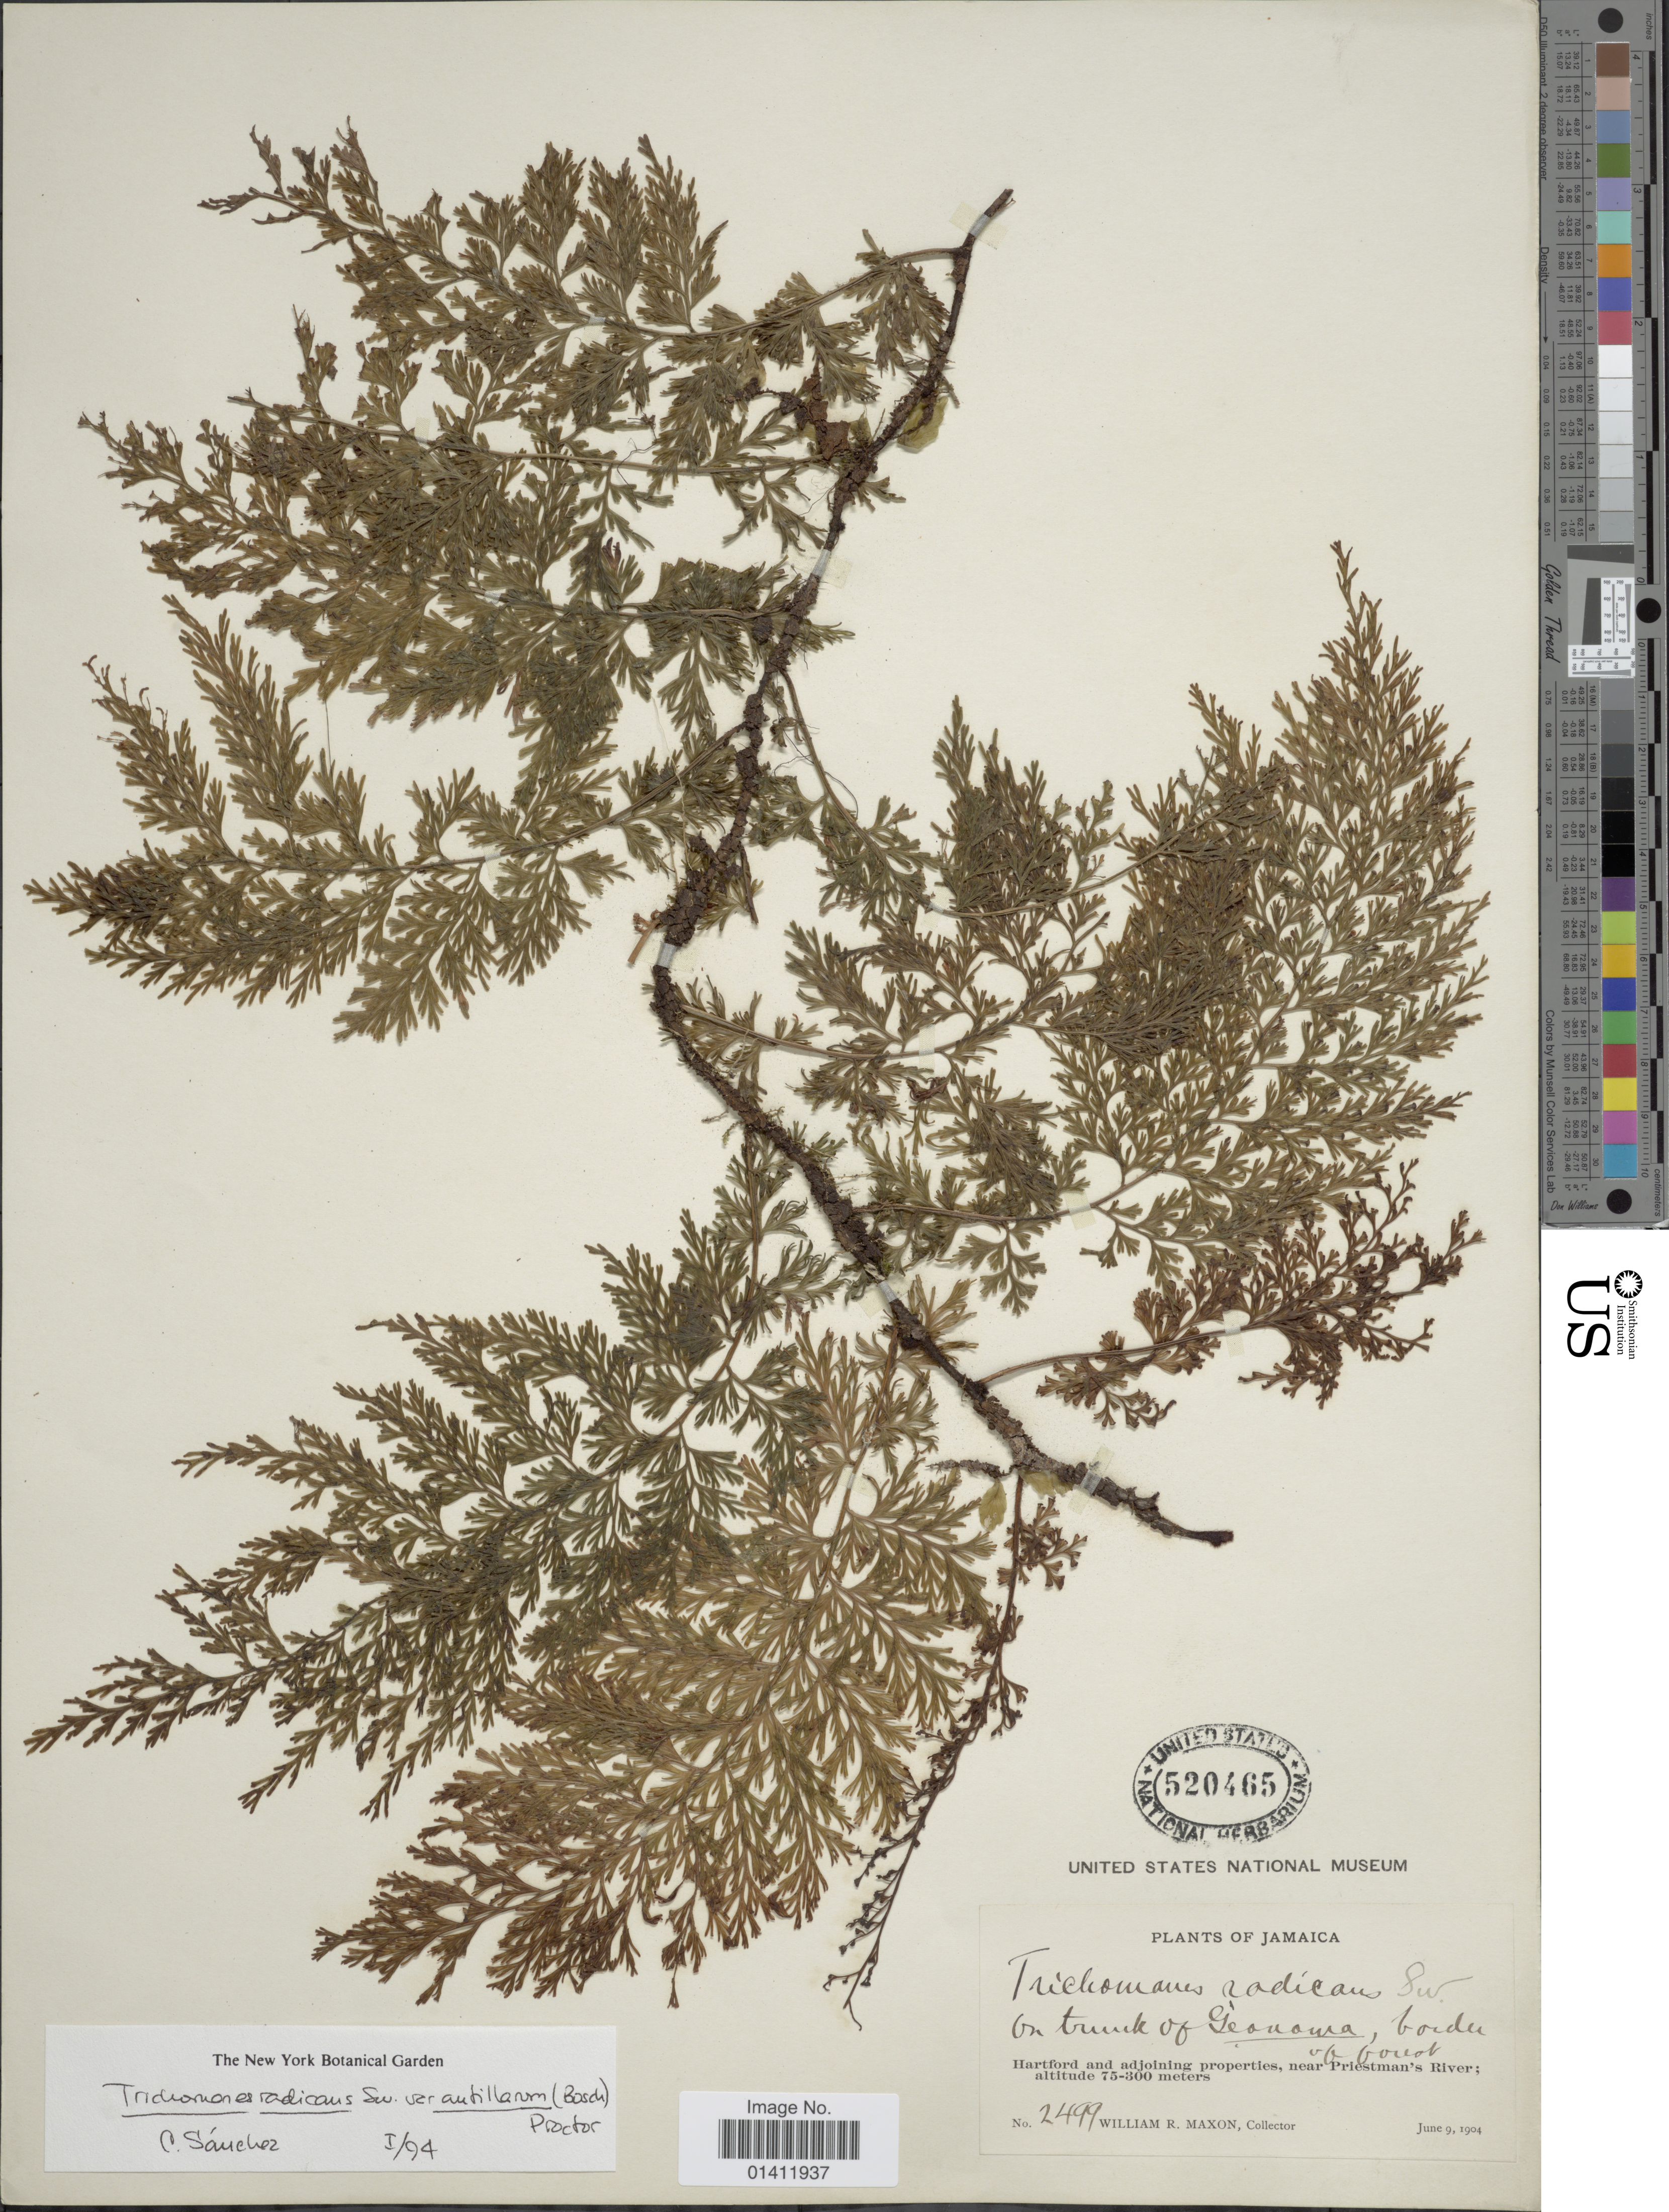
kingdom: Plantae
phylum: Tracheophyta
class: Polypodiopsida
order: Hymenophyllales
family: Hymenophyllaceae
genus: Vandenboschia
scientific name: Vandenboschia radicans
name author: (Sw.) Copel.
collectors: W. R. Maxon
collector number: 2499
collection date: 1904-06-09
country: Jamaica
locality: On trunk of Géonoma, border of forest. Hartford and adjoining properties, near Priestman's River.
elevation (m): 75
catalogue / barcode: US 520465